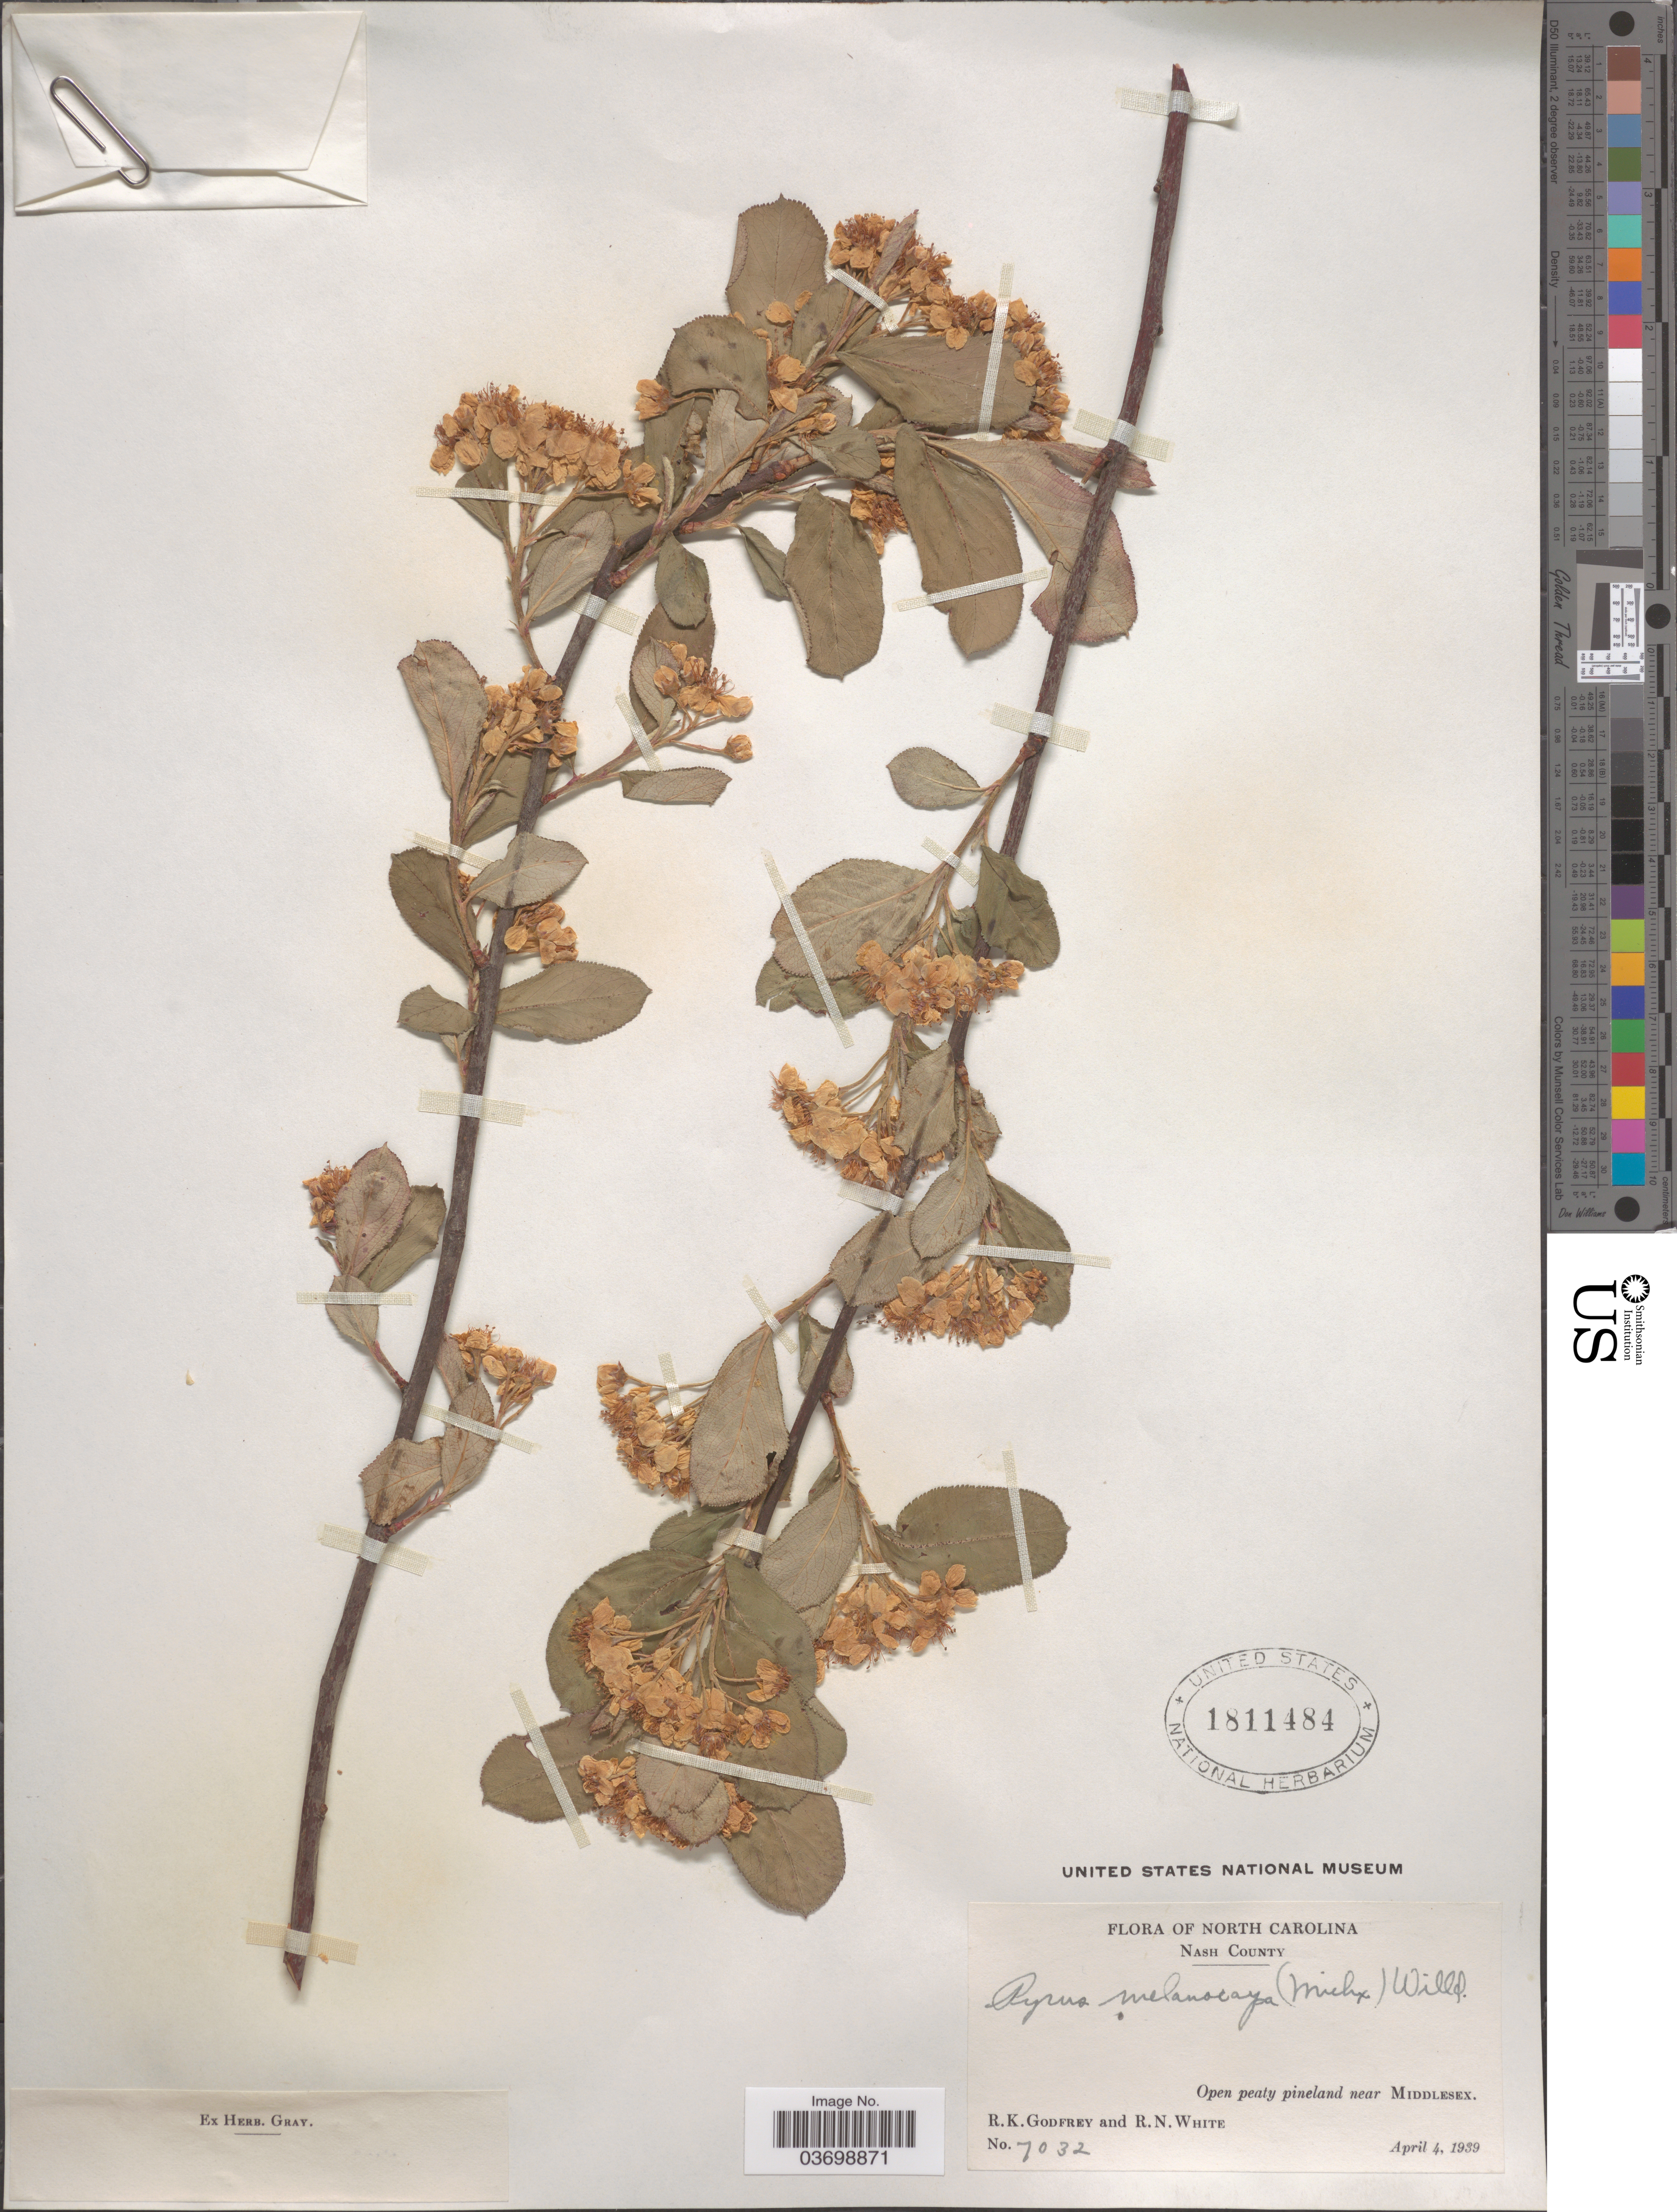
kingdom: Plantae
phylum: Tracheophyta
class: Magnoliopsida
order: Rosales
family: Rosaceae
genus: Aronia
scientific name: Aronia x prunifolia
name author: (Marshall) Rehder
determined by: Strong, M. T., (US), Smithsonian Institution - National Museum of Natural History (UNITED STATES)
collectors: R. K. Godfrey & R. N. White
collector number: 7032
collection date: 1939-04-04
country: United States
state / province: North Carolina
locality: Nash County. Open peaty pineland near Middlesex.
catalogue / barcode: US 1811484